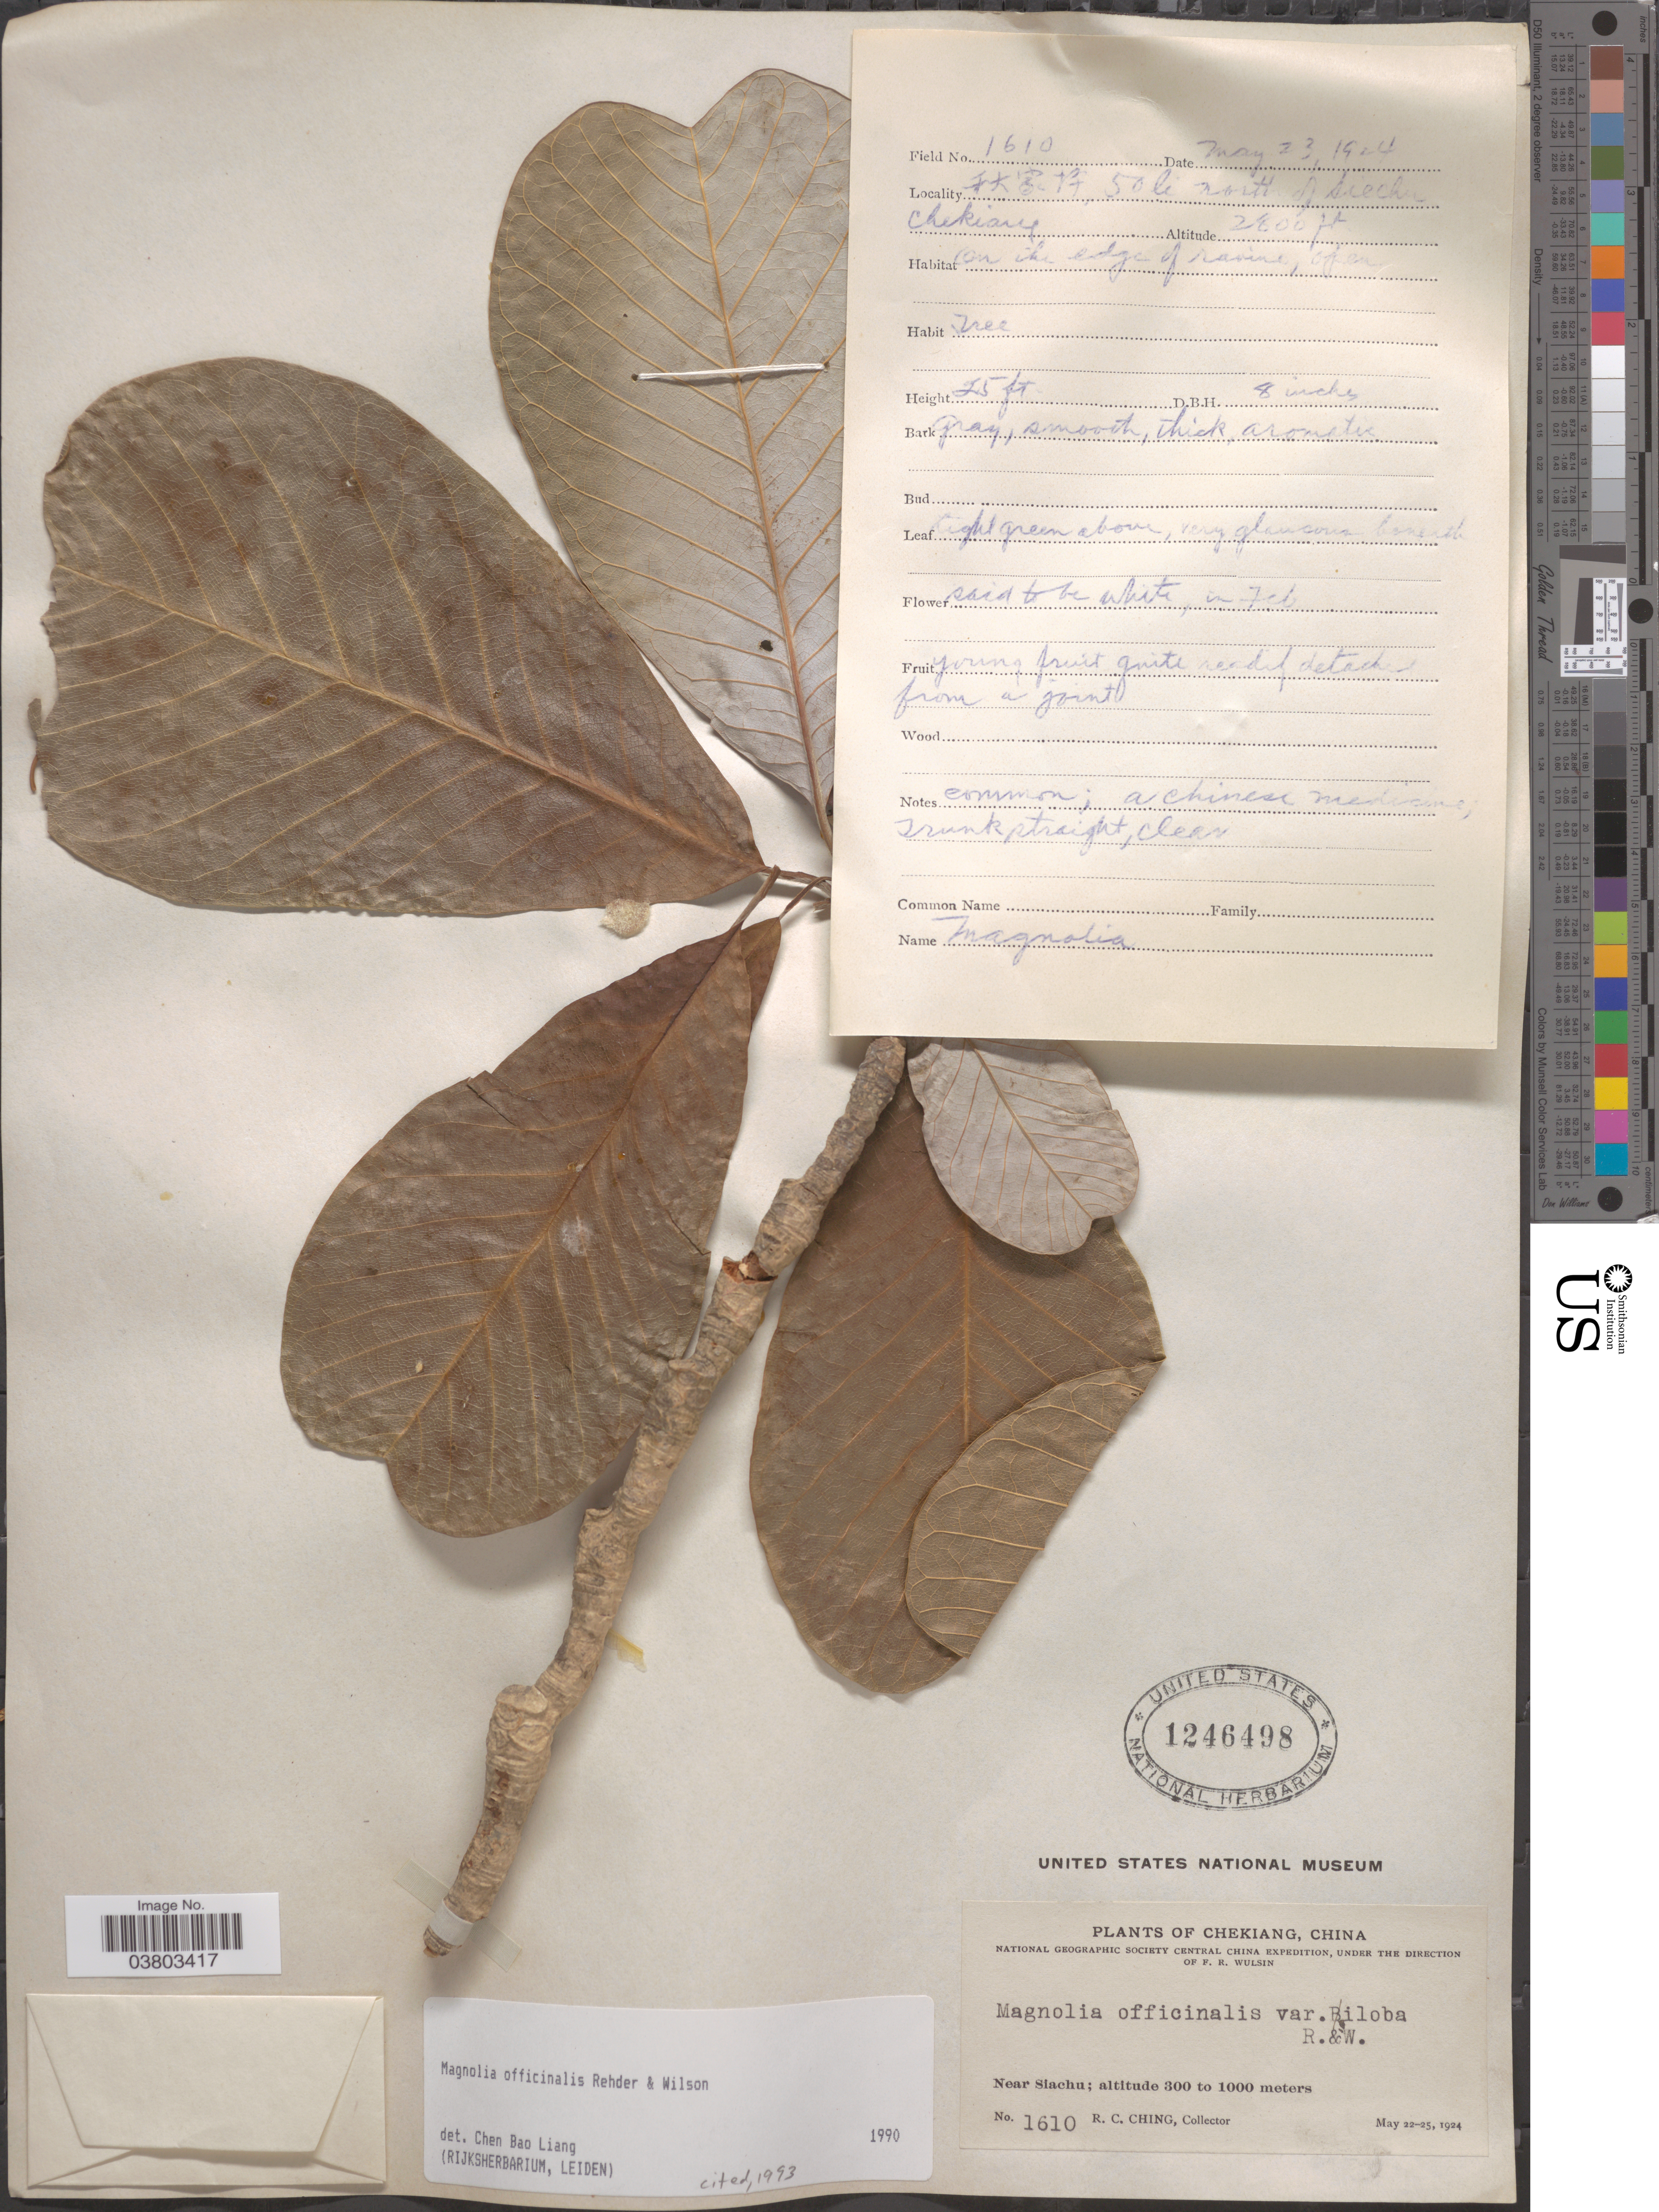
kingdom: Plantae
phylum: Tracheophyta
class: Magnoliopsida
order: Magnoliales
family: Magnoliaceae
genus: Magnolia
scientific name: Magnolia officinalis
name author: Rehder & E.H. Wilson in Sarg.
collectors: R. C. Ching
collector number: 1610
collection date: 1924-05-23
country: China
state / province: Zhejiang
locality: Chekiang. Near Siachu. X, 50 li north of Siachu.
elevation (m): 853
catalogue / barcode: US 1246498